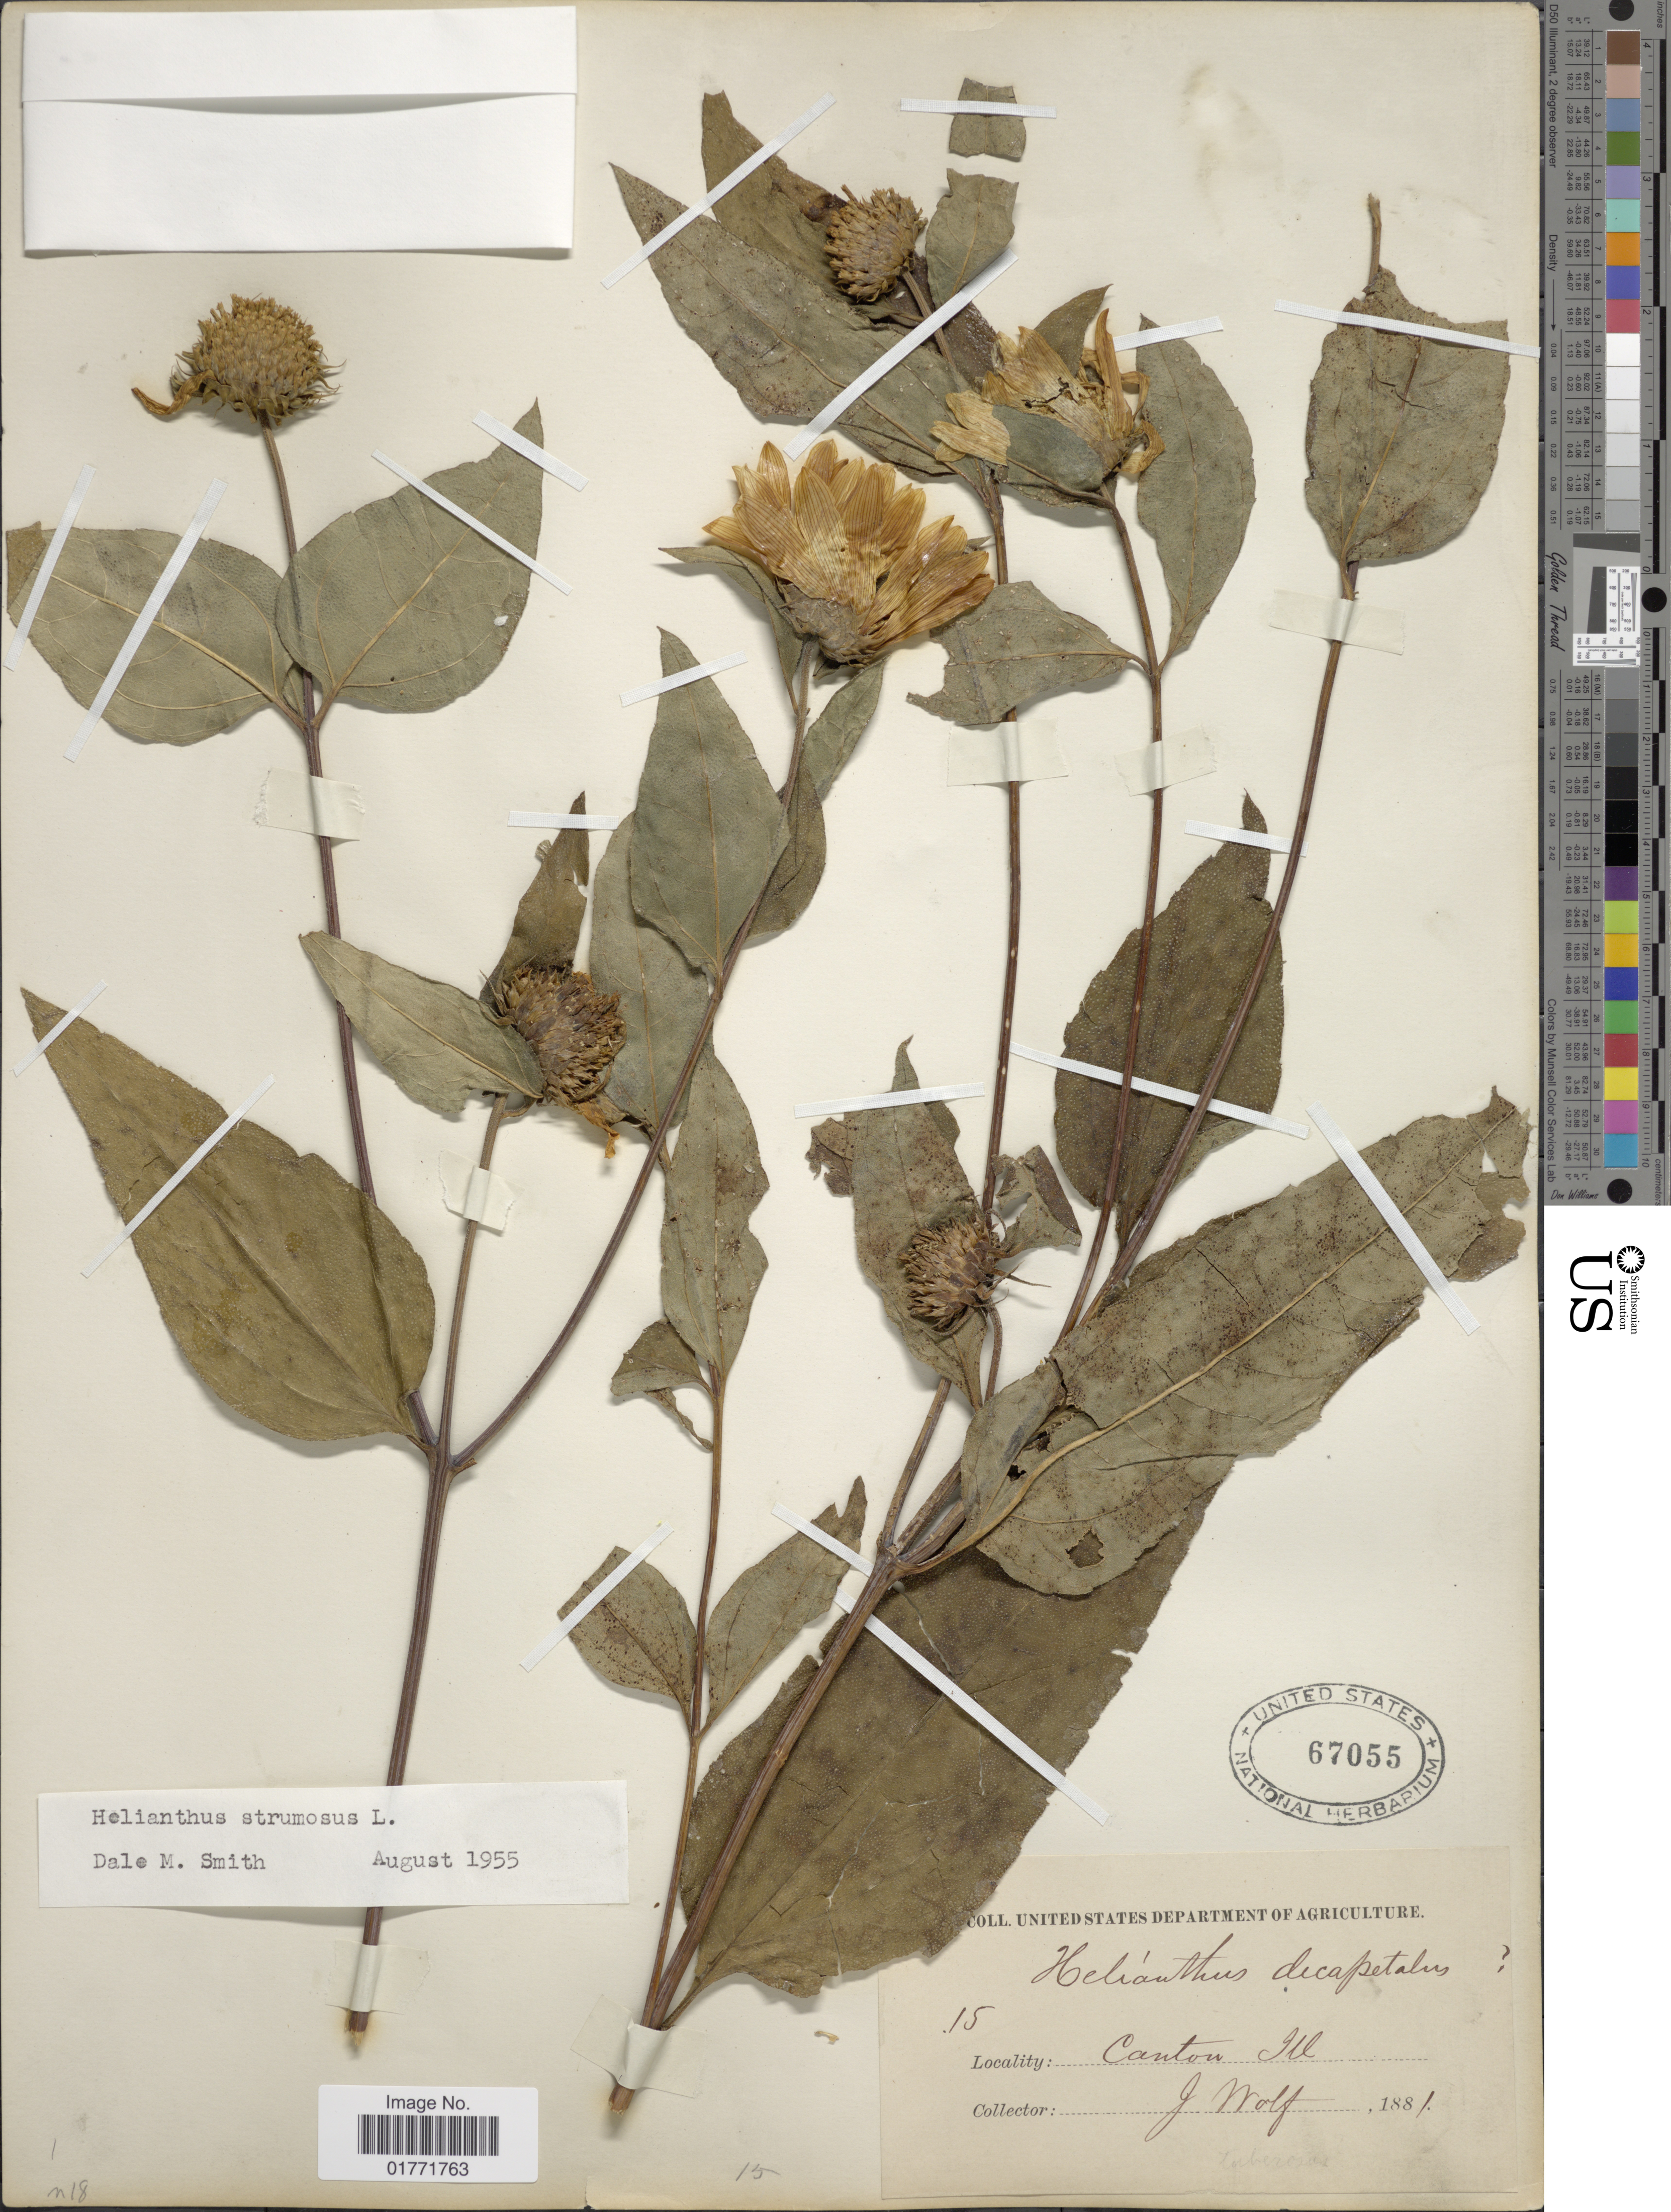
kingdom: Plantae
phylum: Tracheophyta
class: Magnoliopsida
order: Asterales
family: Asteraceae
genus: Helianthus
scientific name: Helianthus strumosus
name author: L.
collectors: J. Wolf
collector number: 15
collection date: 1881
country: United States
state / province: Illinois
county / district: Fulton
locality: Canton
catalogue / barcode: US 67055